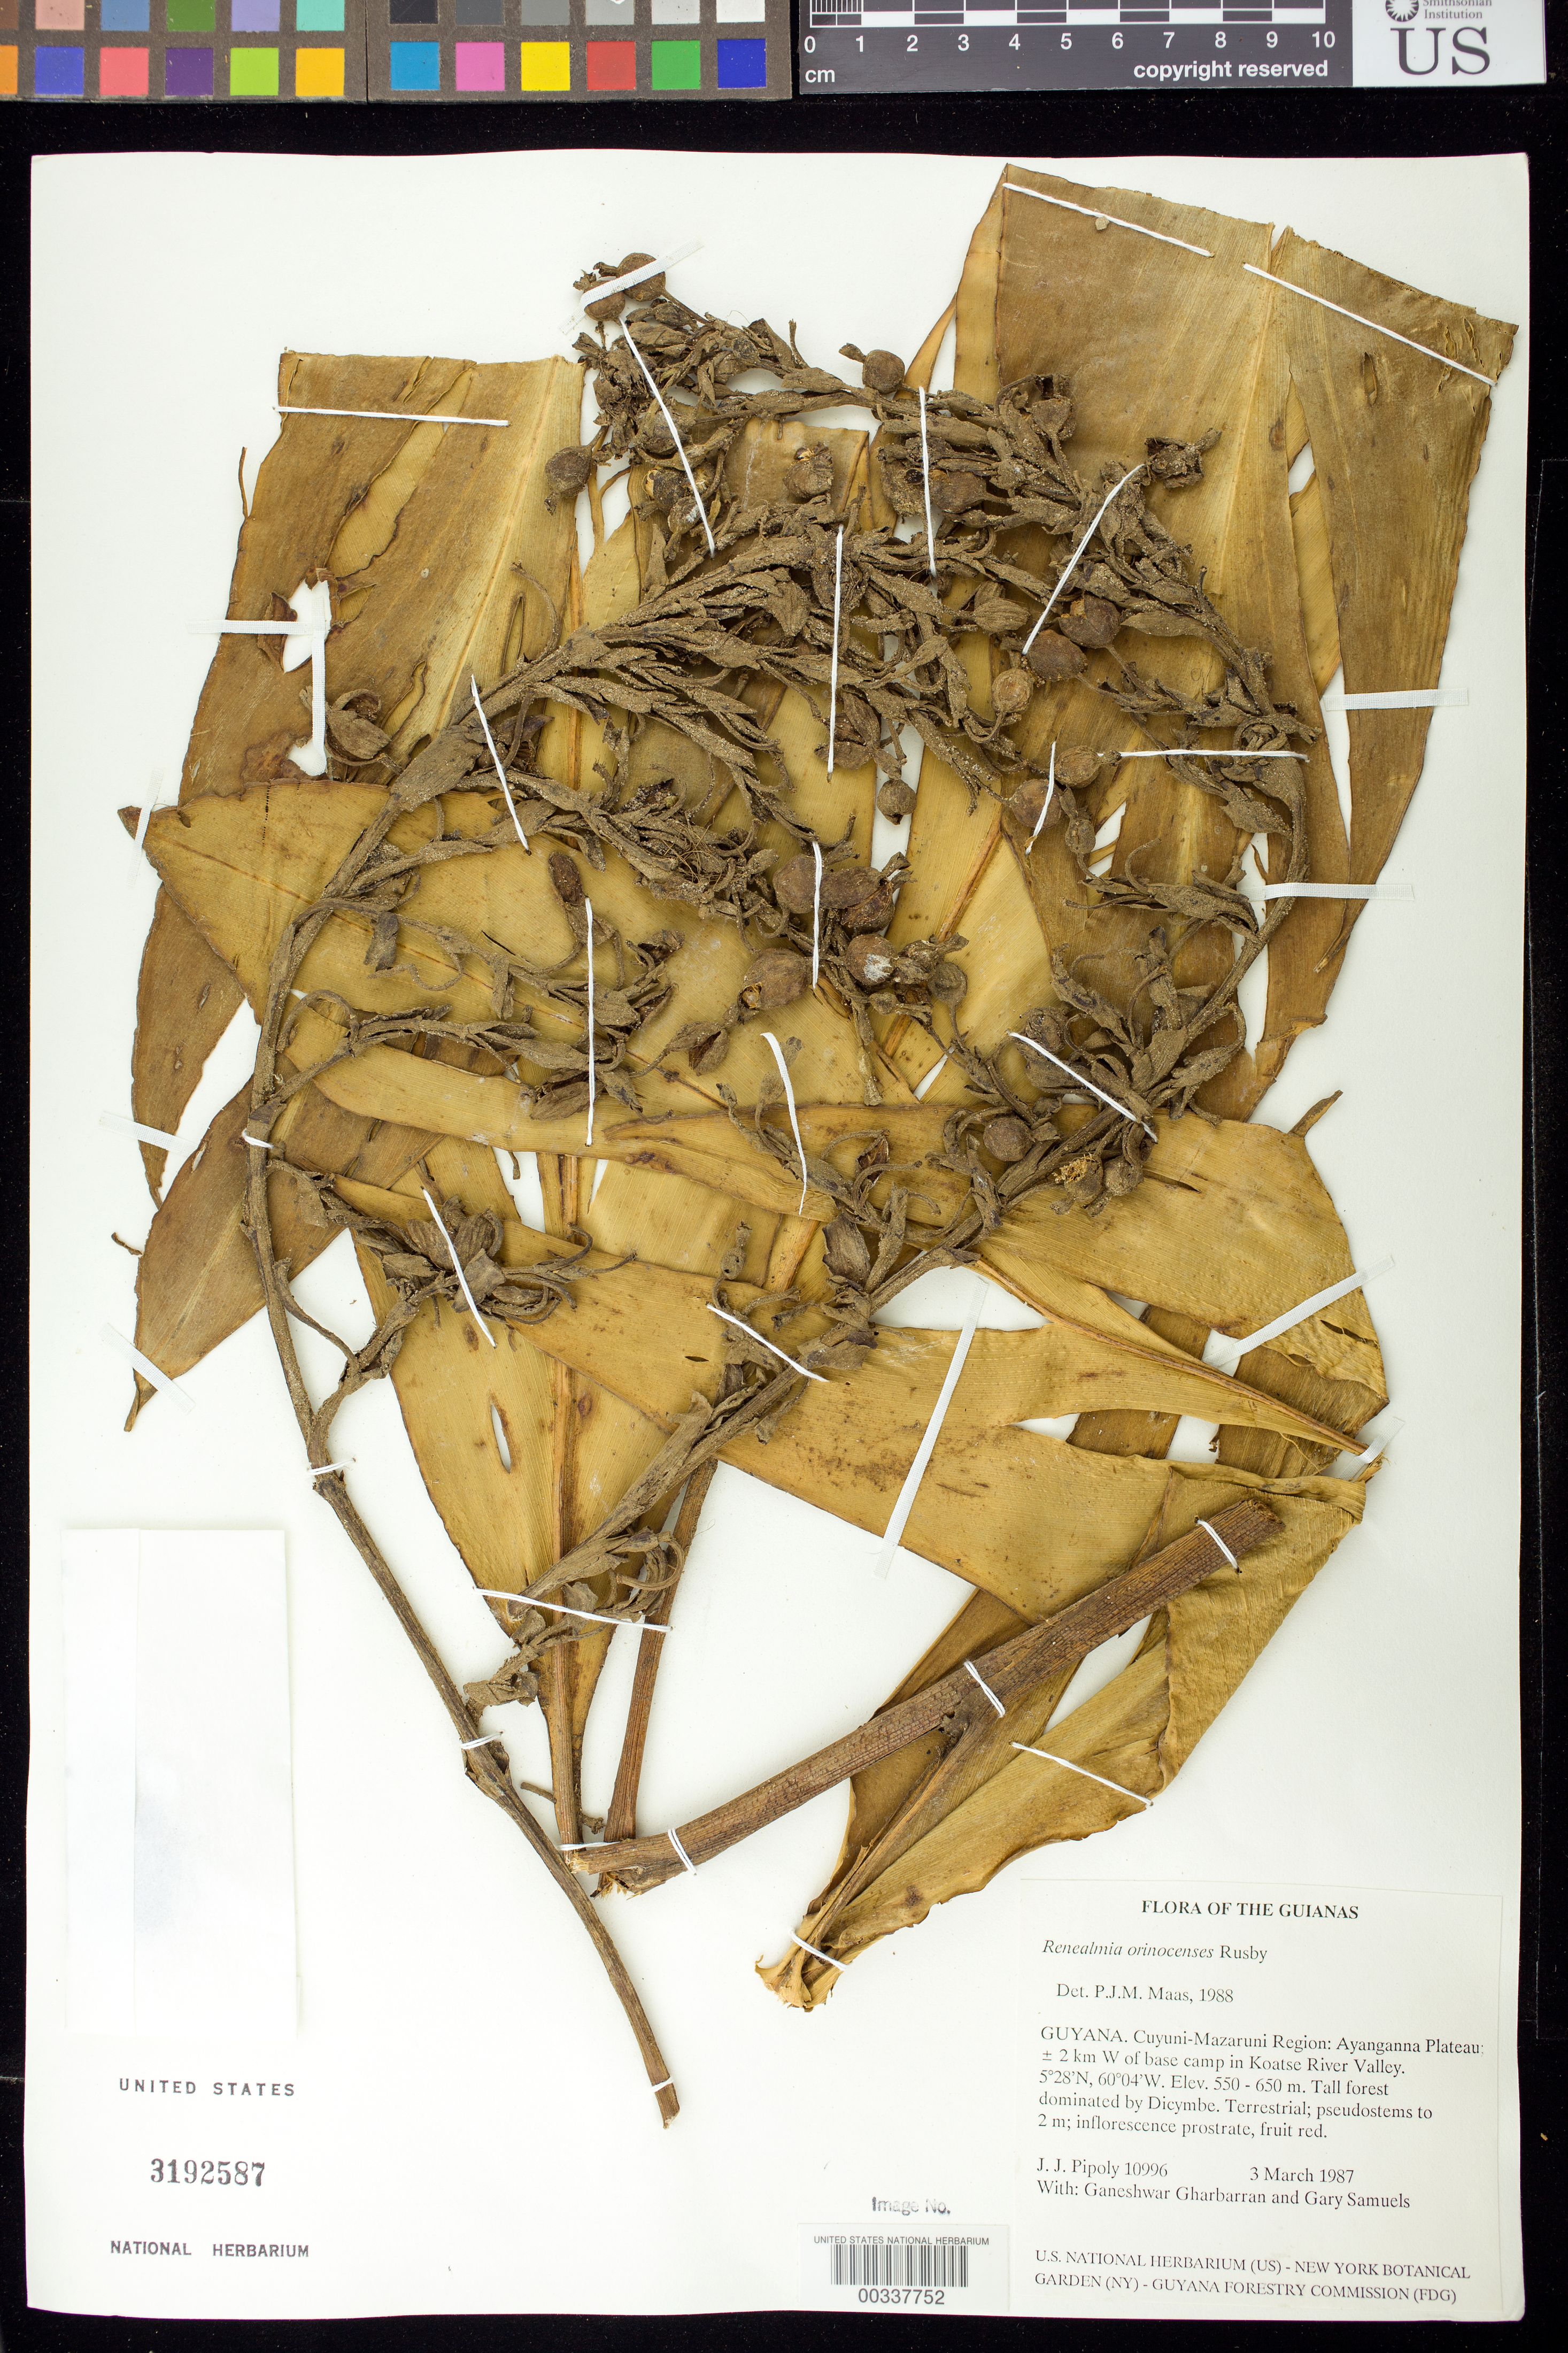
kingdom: Plantae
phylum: Tracheophyta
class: Liliopsida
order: Zingiberales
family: Zingiberaceae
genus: Renealmia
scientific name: Renealmia orinocensis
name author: Rusby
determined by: Maas, Paul J. M.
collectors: J. J. Pipoly, G. Gharbarran & G. Samuels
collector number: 10996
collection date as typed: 03 Mar 1987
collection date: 1987-03-03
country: Guyana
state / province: Cuyuni-mazaruni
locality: Cuyuni-mazaruni region: ayanganna plateau; +/- 2 km w of base camp in koatse river valley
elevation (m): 550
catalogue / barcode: US 3192587